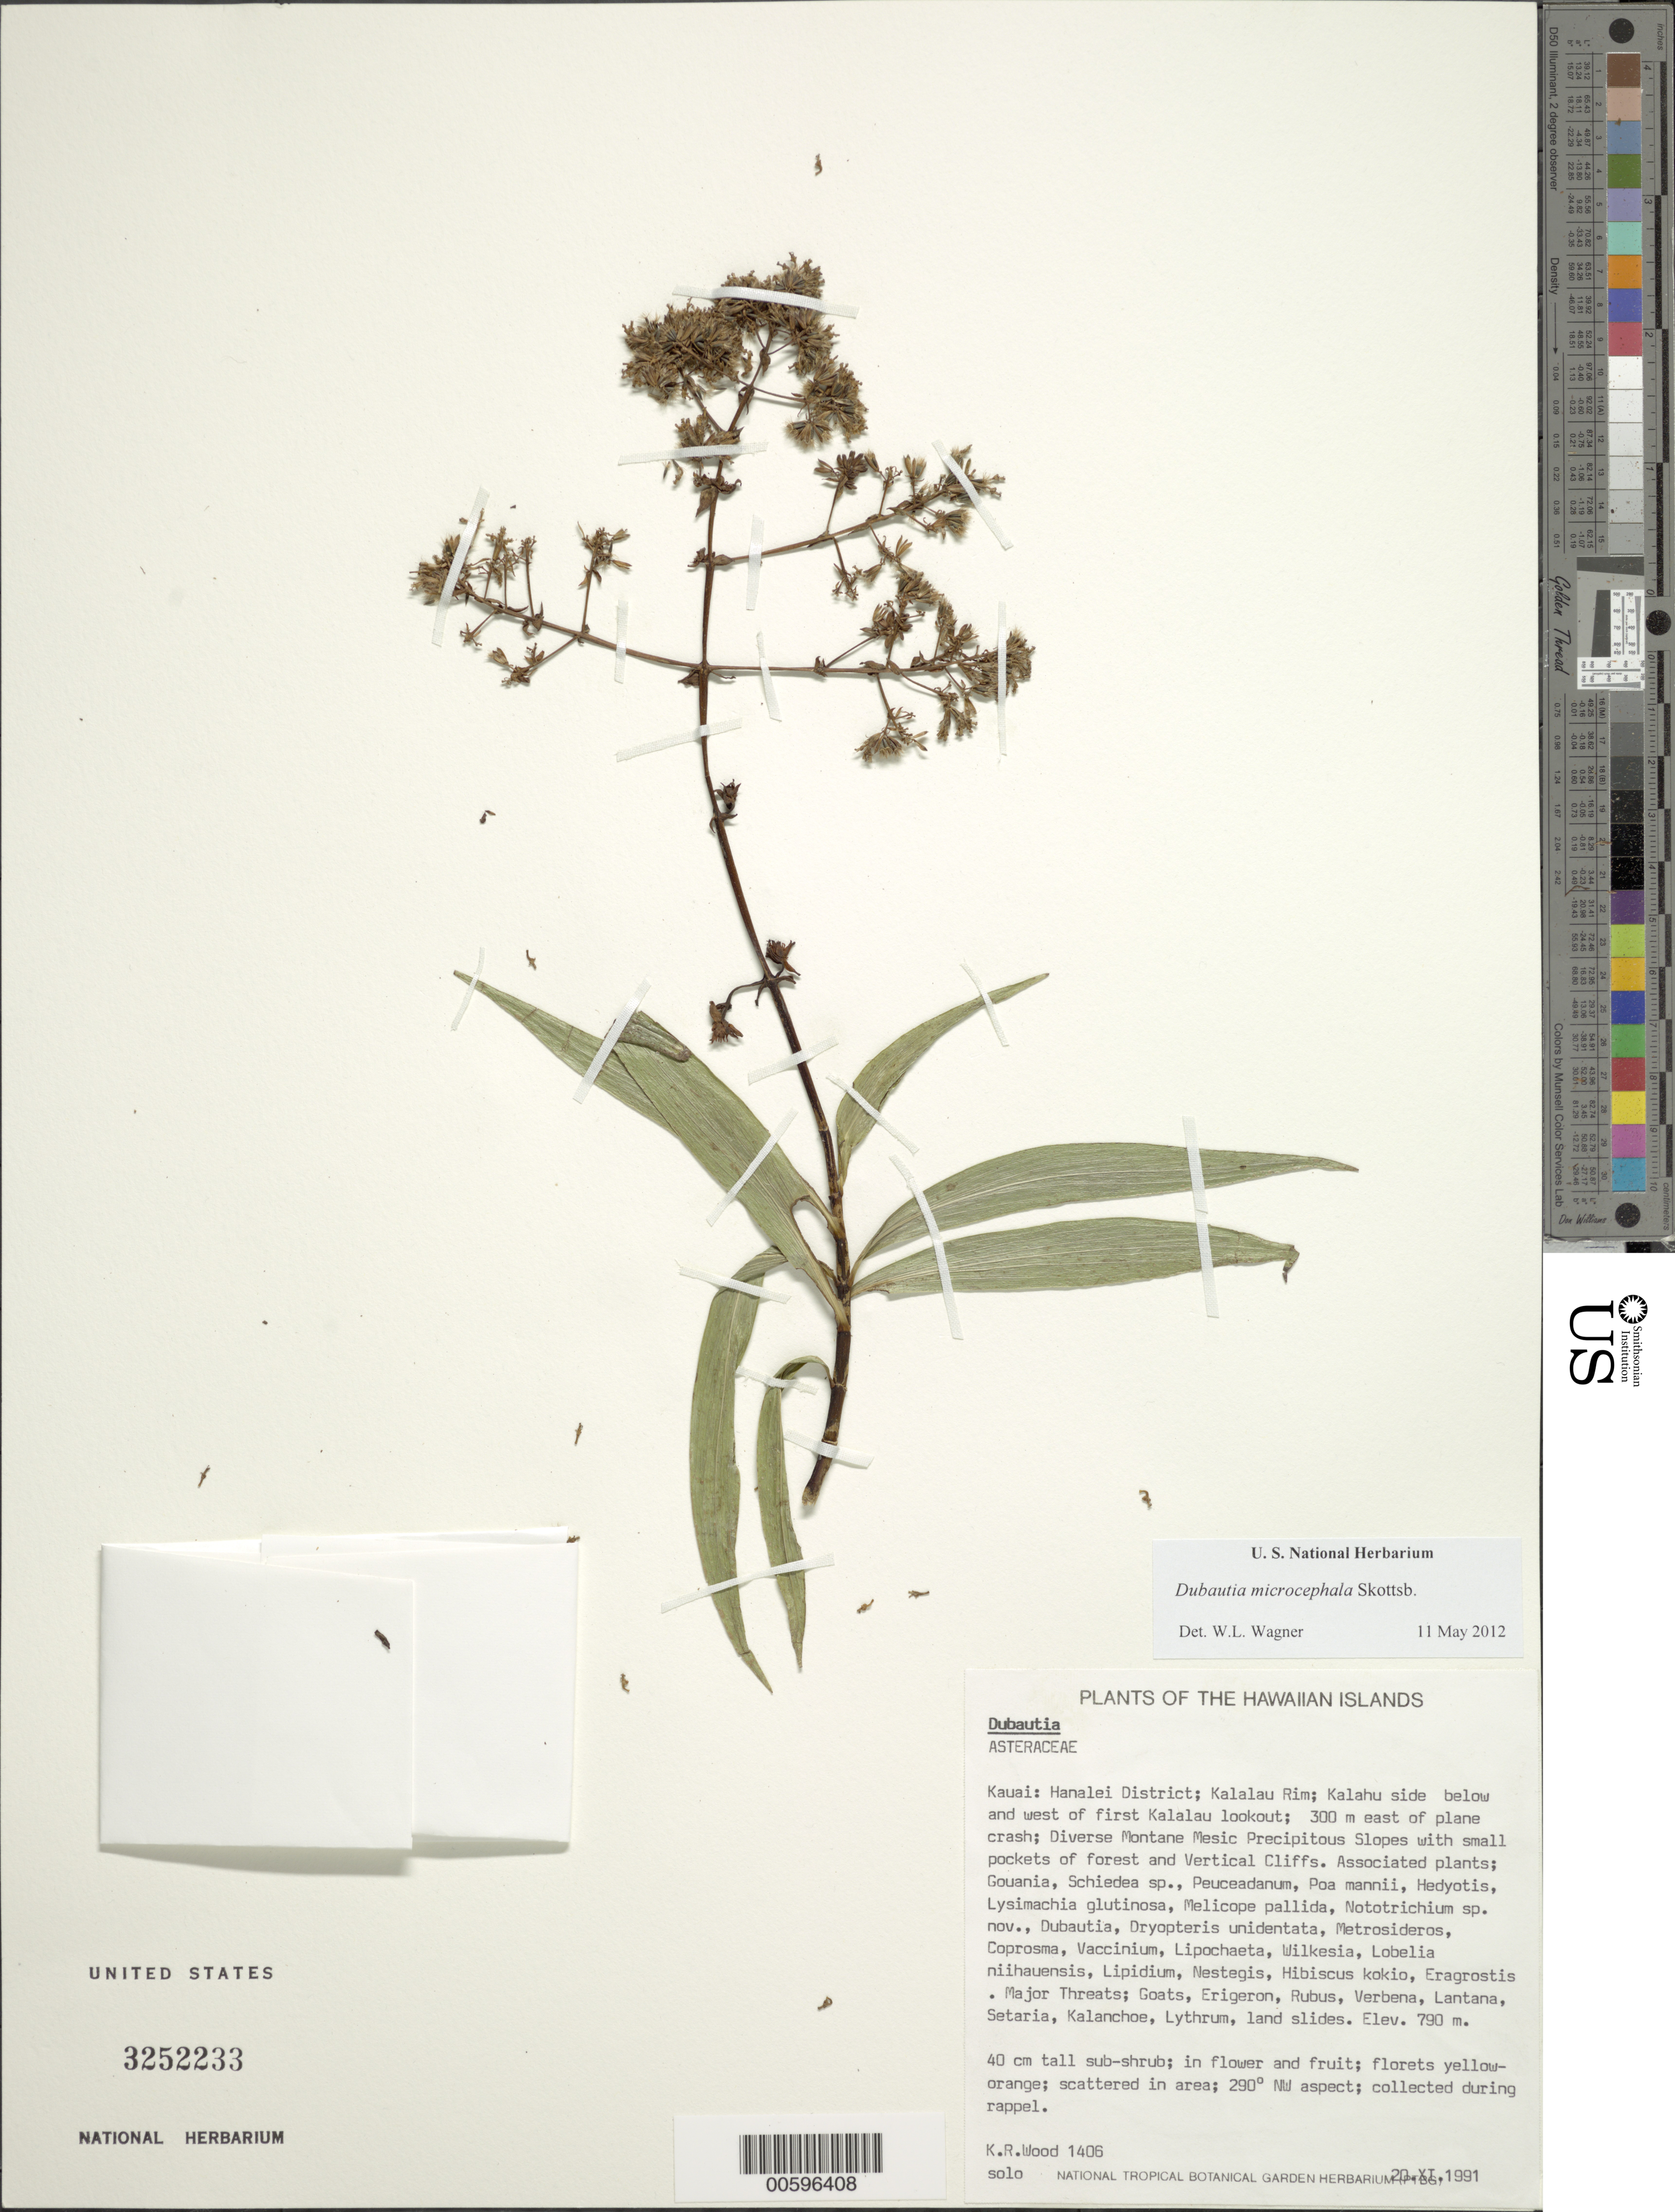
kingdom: Plantae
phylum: Tracheophyta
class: Magnoliopsida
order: Asterales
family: Asteraceae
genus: Dubautia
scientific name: Dubautia microcephala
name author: Skottsb.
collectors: K. R. Wood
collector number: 1406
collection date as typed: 20 Nov 1991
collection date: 1991-11-20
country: United States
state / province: Hawaii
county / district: Kauai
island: Kaua'i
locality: Hanalei Dist; Kalalau Rim; Kalahu side below and W of first Kalalau lookout; 300 m E of plane crash.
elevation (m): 790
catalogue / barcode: US 3252233